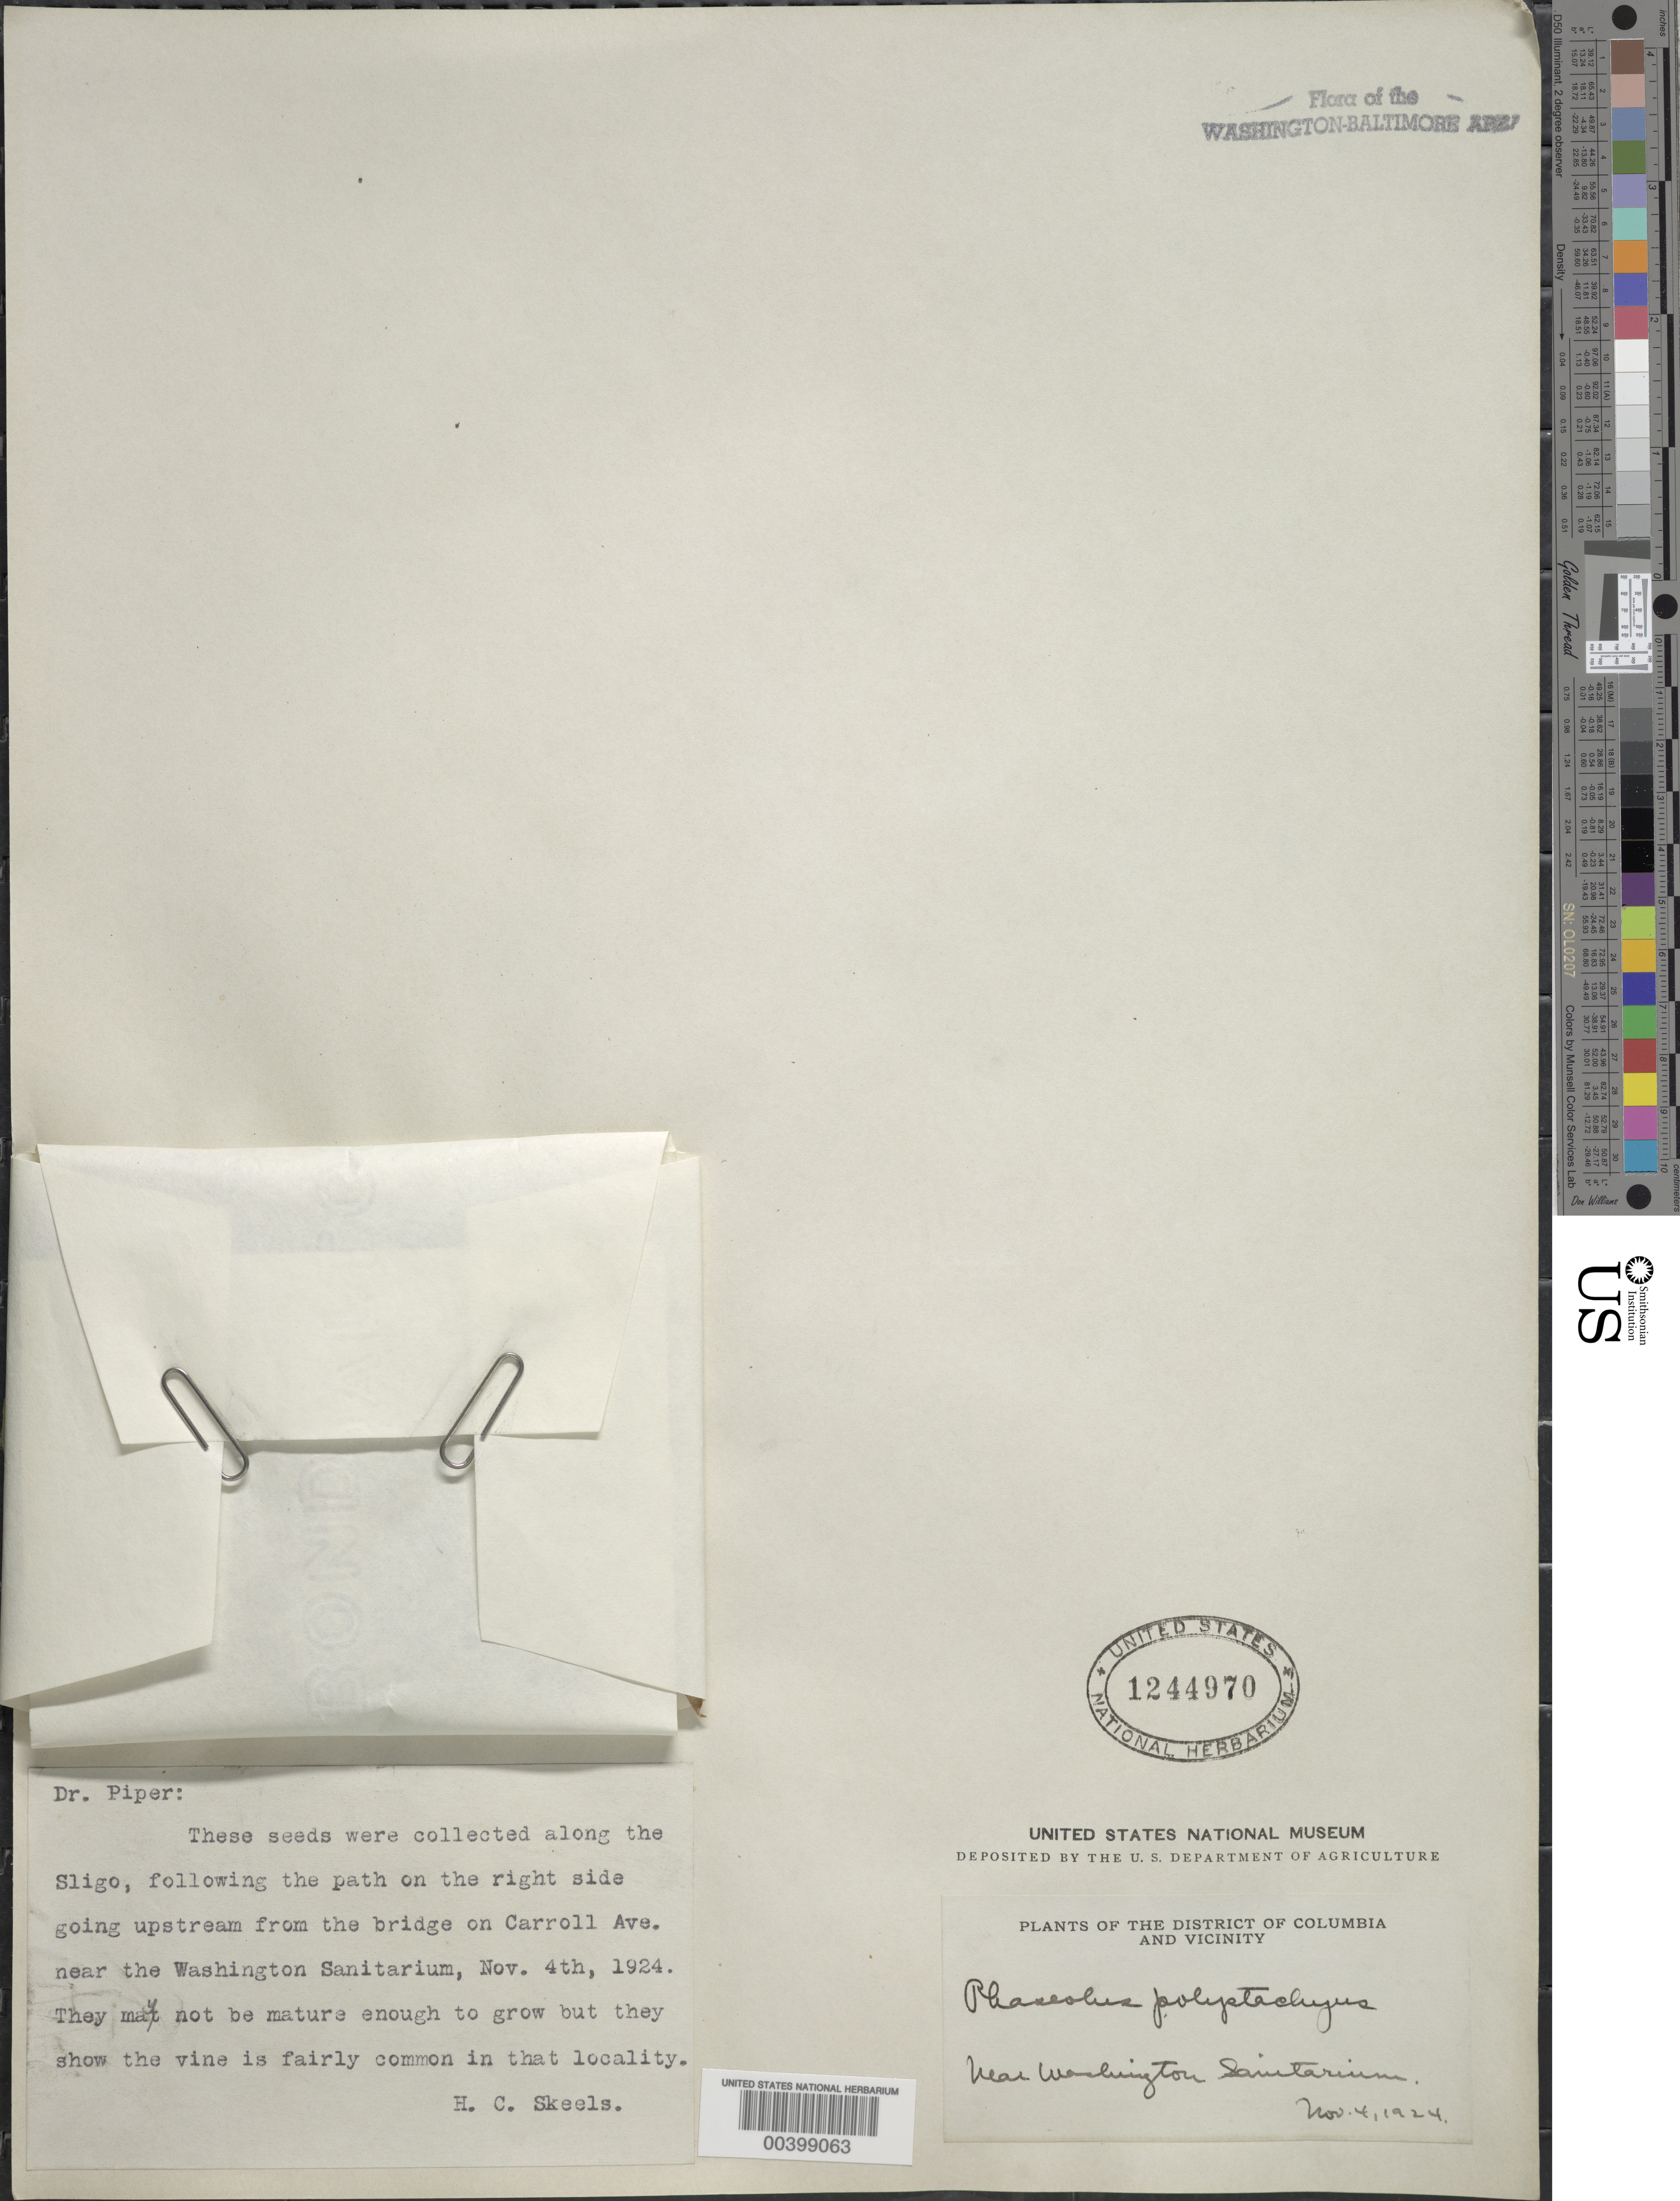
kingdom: Plantae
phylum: Tracheophyta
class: Magnoliopsida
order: Fabales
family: Fabaceae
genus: Phaseolus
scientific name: Phaseolus polystachios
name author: (L.) Britton, Stearns & Poggenb.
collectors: H. Skeels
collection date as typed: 04 Nov 1924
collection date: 1924-11-04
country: United States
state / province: District of Columbia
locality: Near Sanitarium, up from Bridge on Carroll Ave.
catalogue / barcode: US 1244970